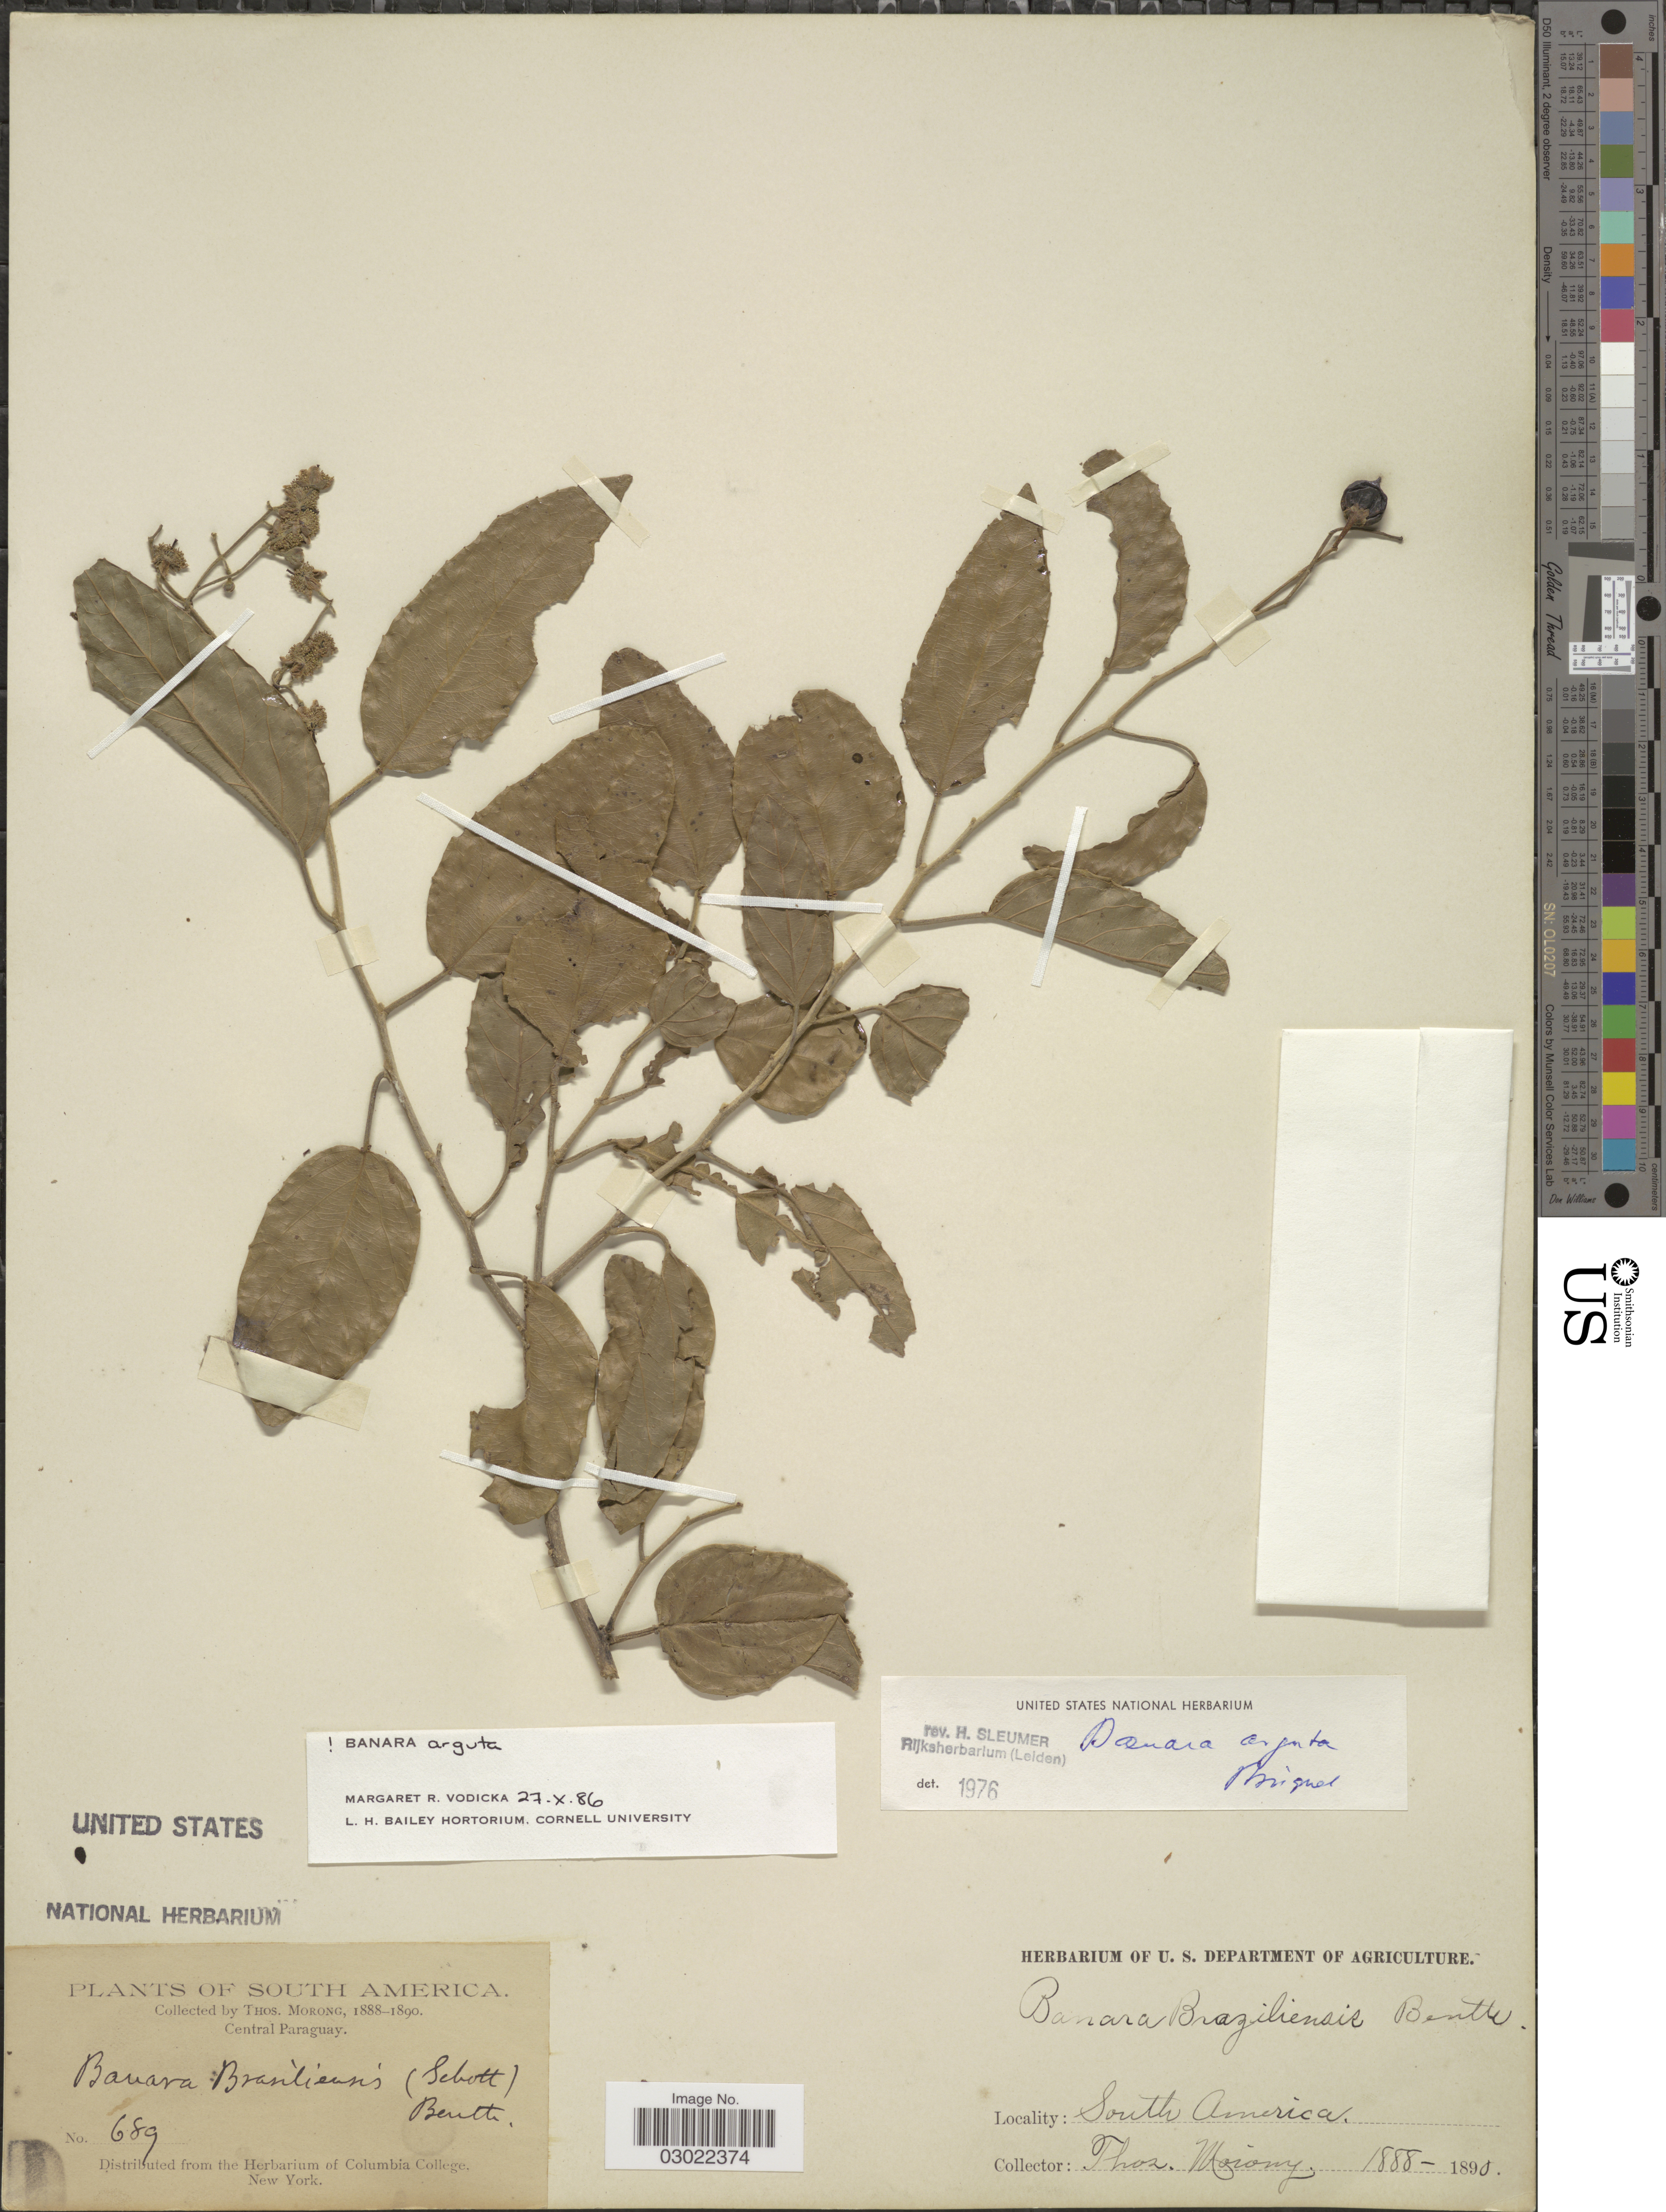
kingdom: Plantae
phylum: Tracheophyta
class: Magnoliopsida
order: Malpighiales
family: Salicaceae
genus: Banara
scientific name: Banara arguta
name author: Briq.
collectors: ex herb. T. Morong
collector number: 689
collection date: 1888/1890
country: Paraguay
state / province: Central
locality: Central Paraguay.